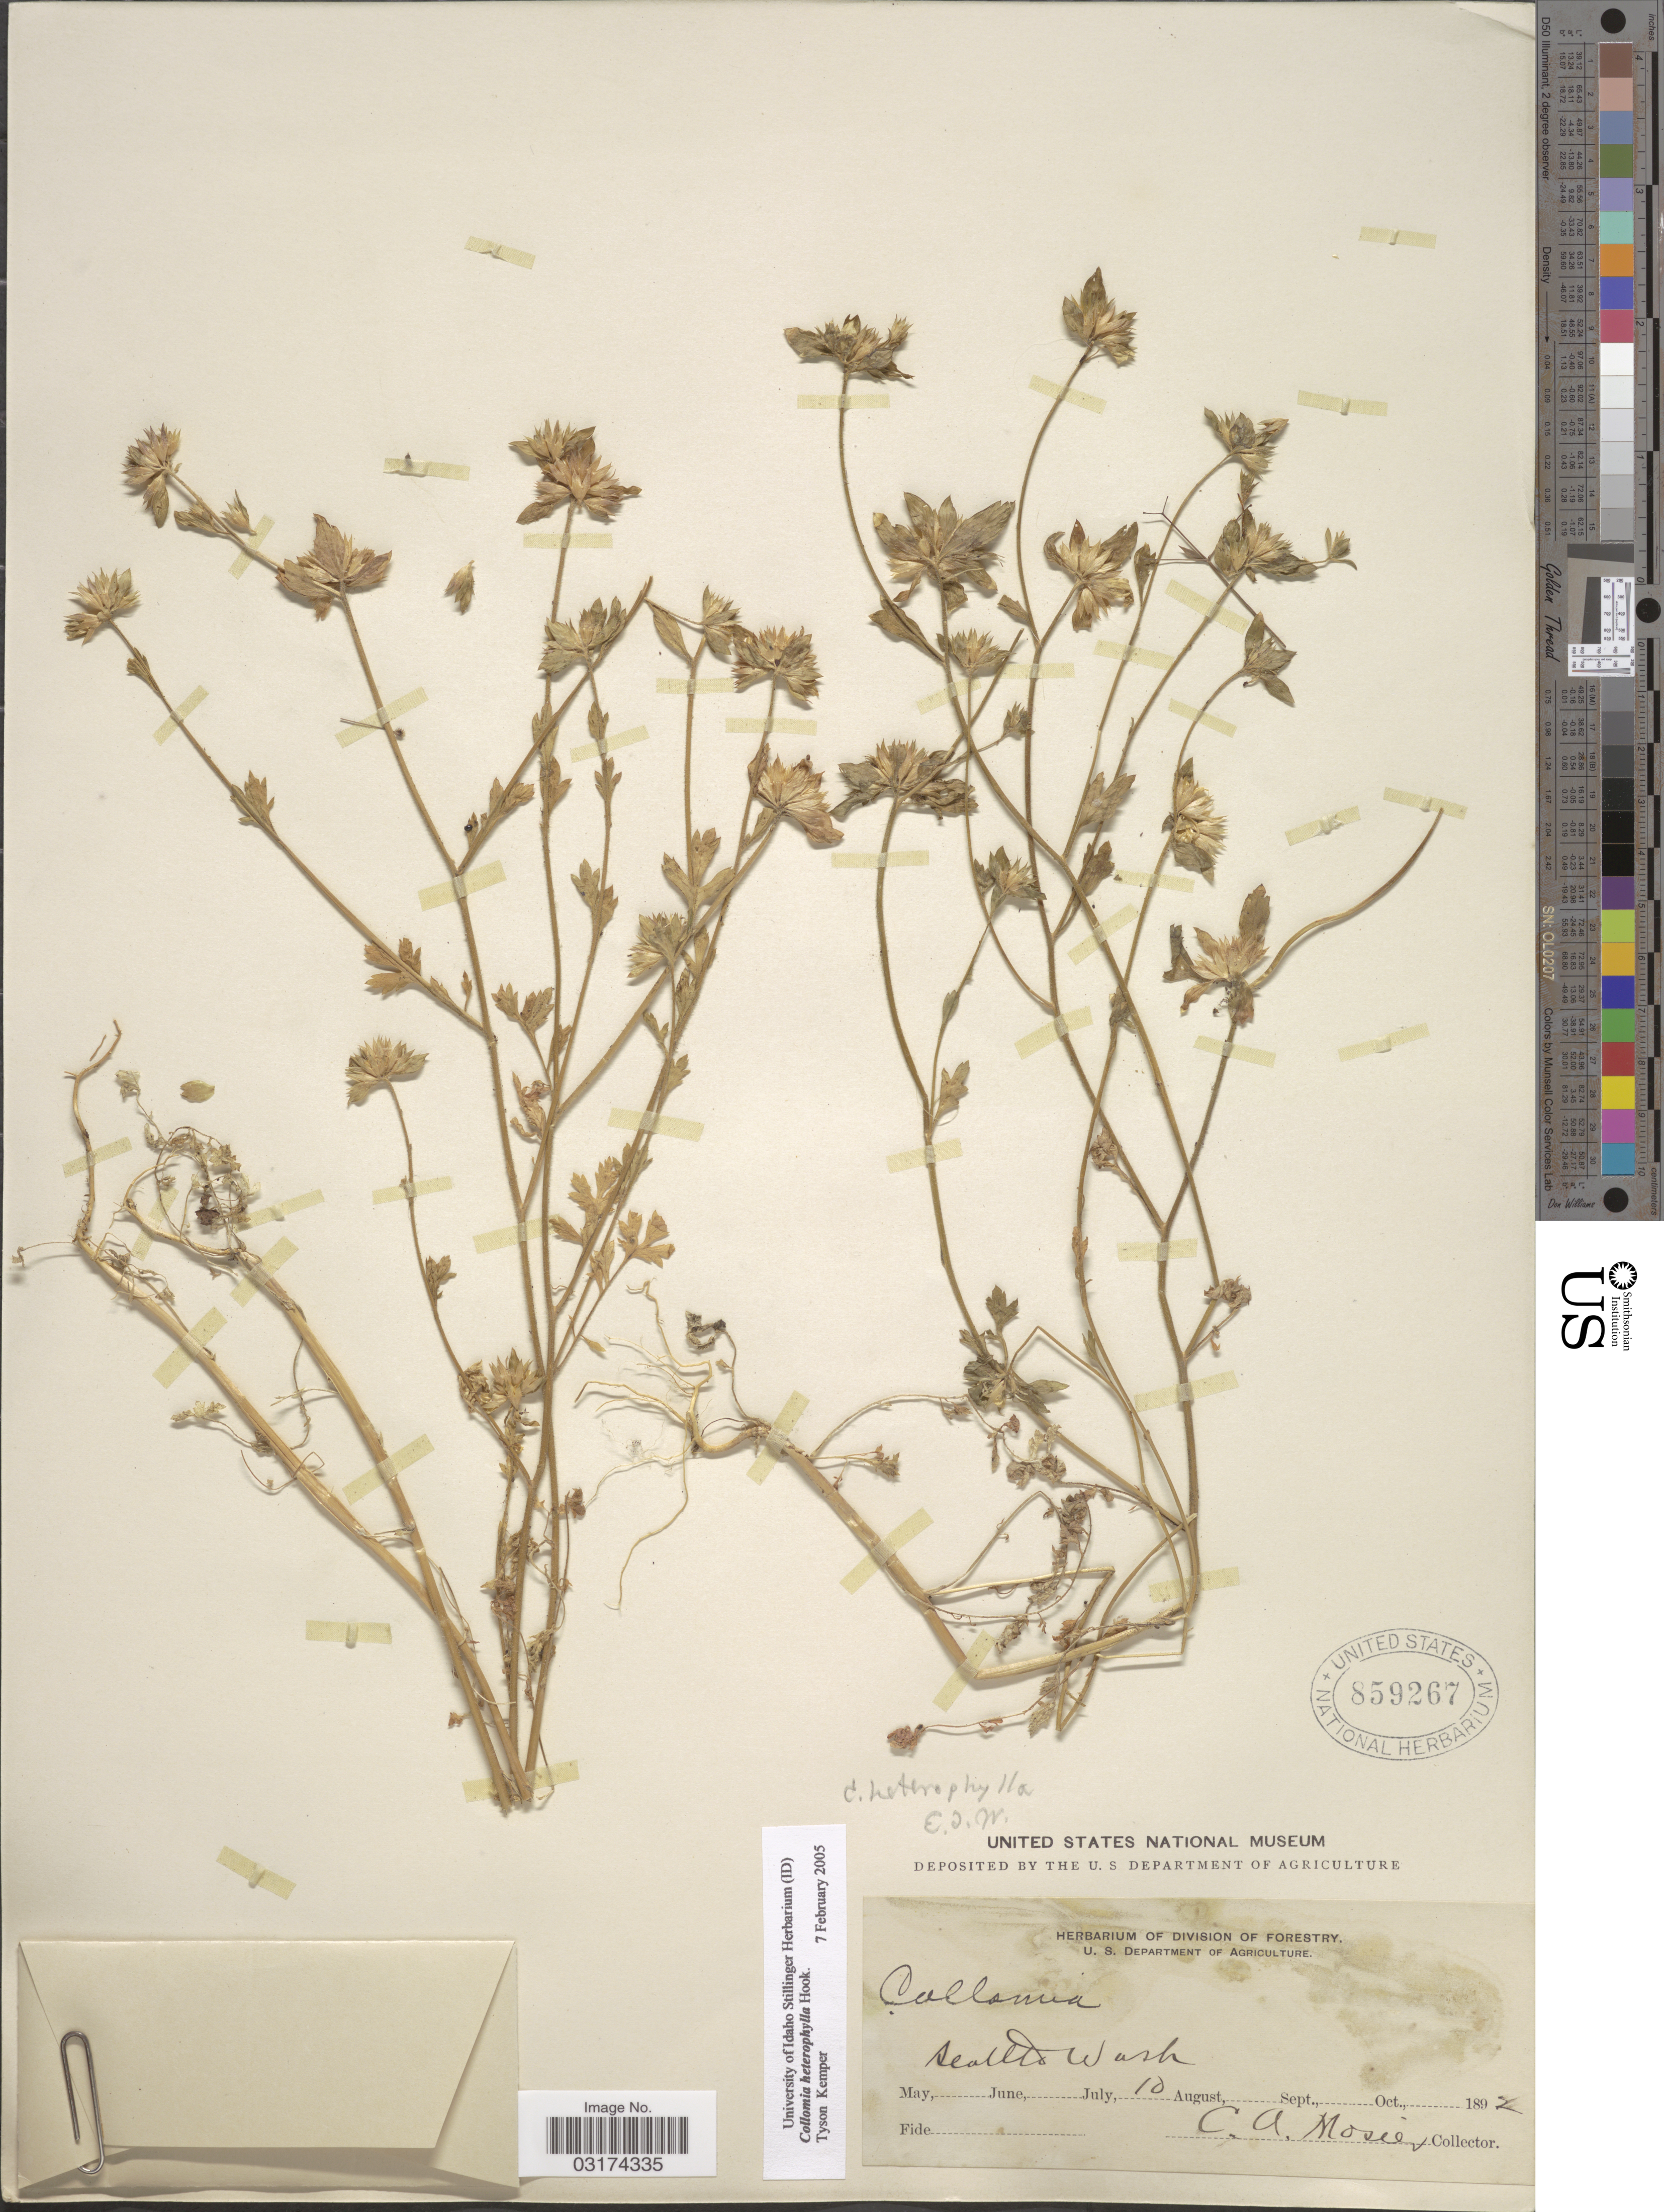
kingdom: Plantae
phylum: Tracheophyta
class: Magnoliopsida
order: Ericales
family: Polemoniaceae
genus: Collomia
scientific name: Collomia heterophylla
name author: Hook.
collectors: C. A. Mosier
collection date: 1892-07-10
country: United States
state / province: Washington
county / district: King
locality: Seattle.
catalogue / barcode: US 859267